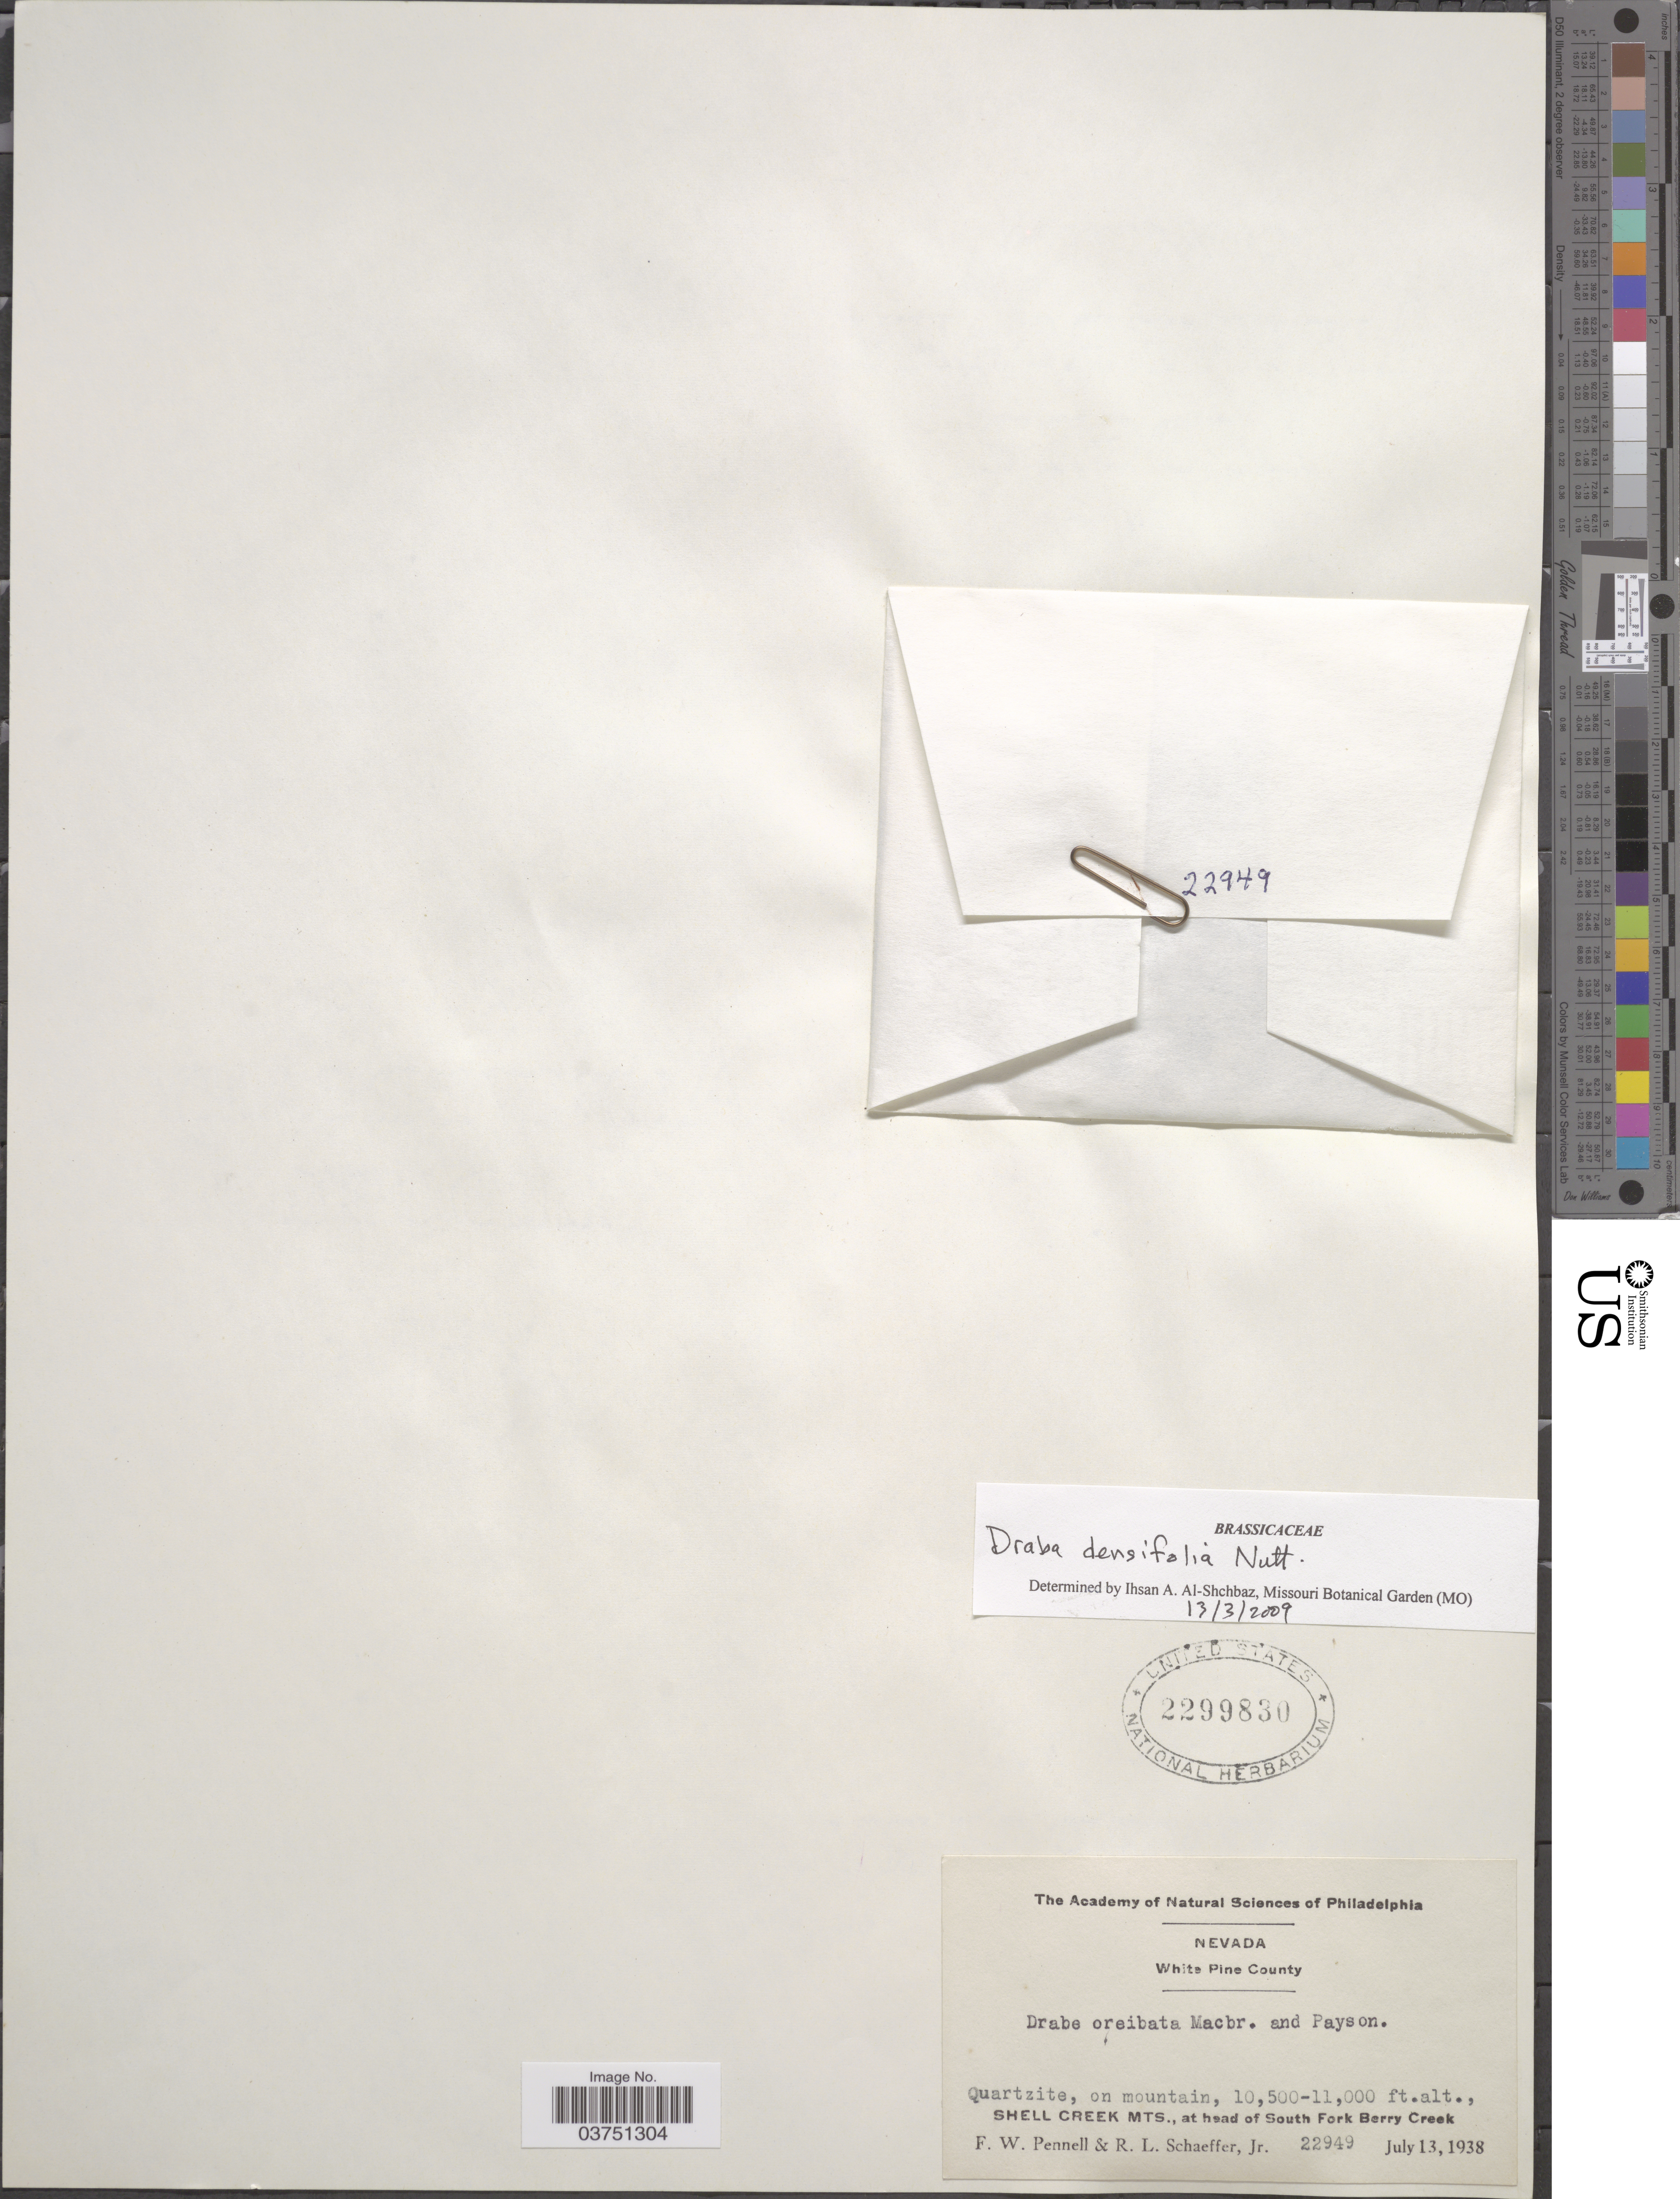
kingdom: Plantae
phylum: Tracheophyta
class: Magnoliopsida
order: Brassicales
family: Brassicaceae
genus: Draba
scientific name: Draba densifolia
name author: Nutt.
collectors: F. W. Pennell & R. L. Schaeffer Jr.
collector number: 22949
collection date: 1938-07-13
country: United States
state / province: Nevada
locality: White Pine County; Quartzite, on mountain. Shell Creek Mts., at head of South Fork Berry Creek.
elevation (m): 3200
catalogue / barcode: US 2299830